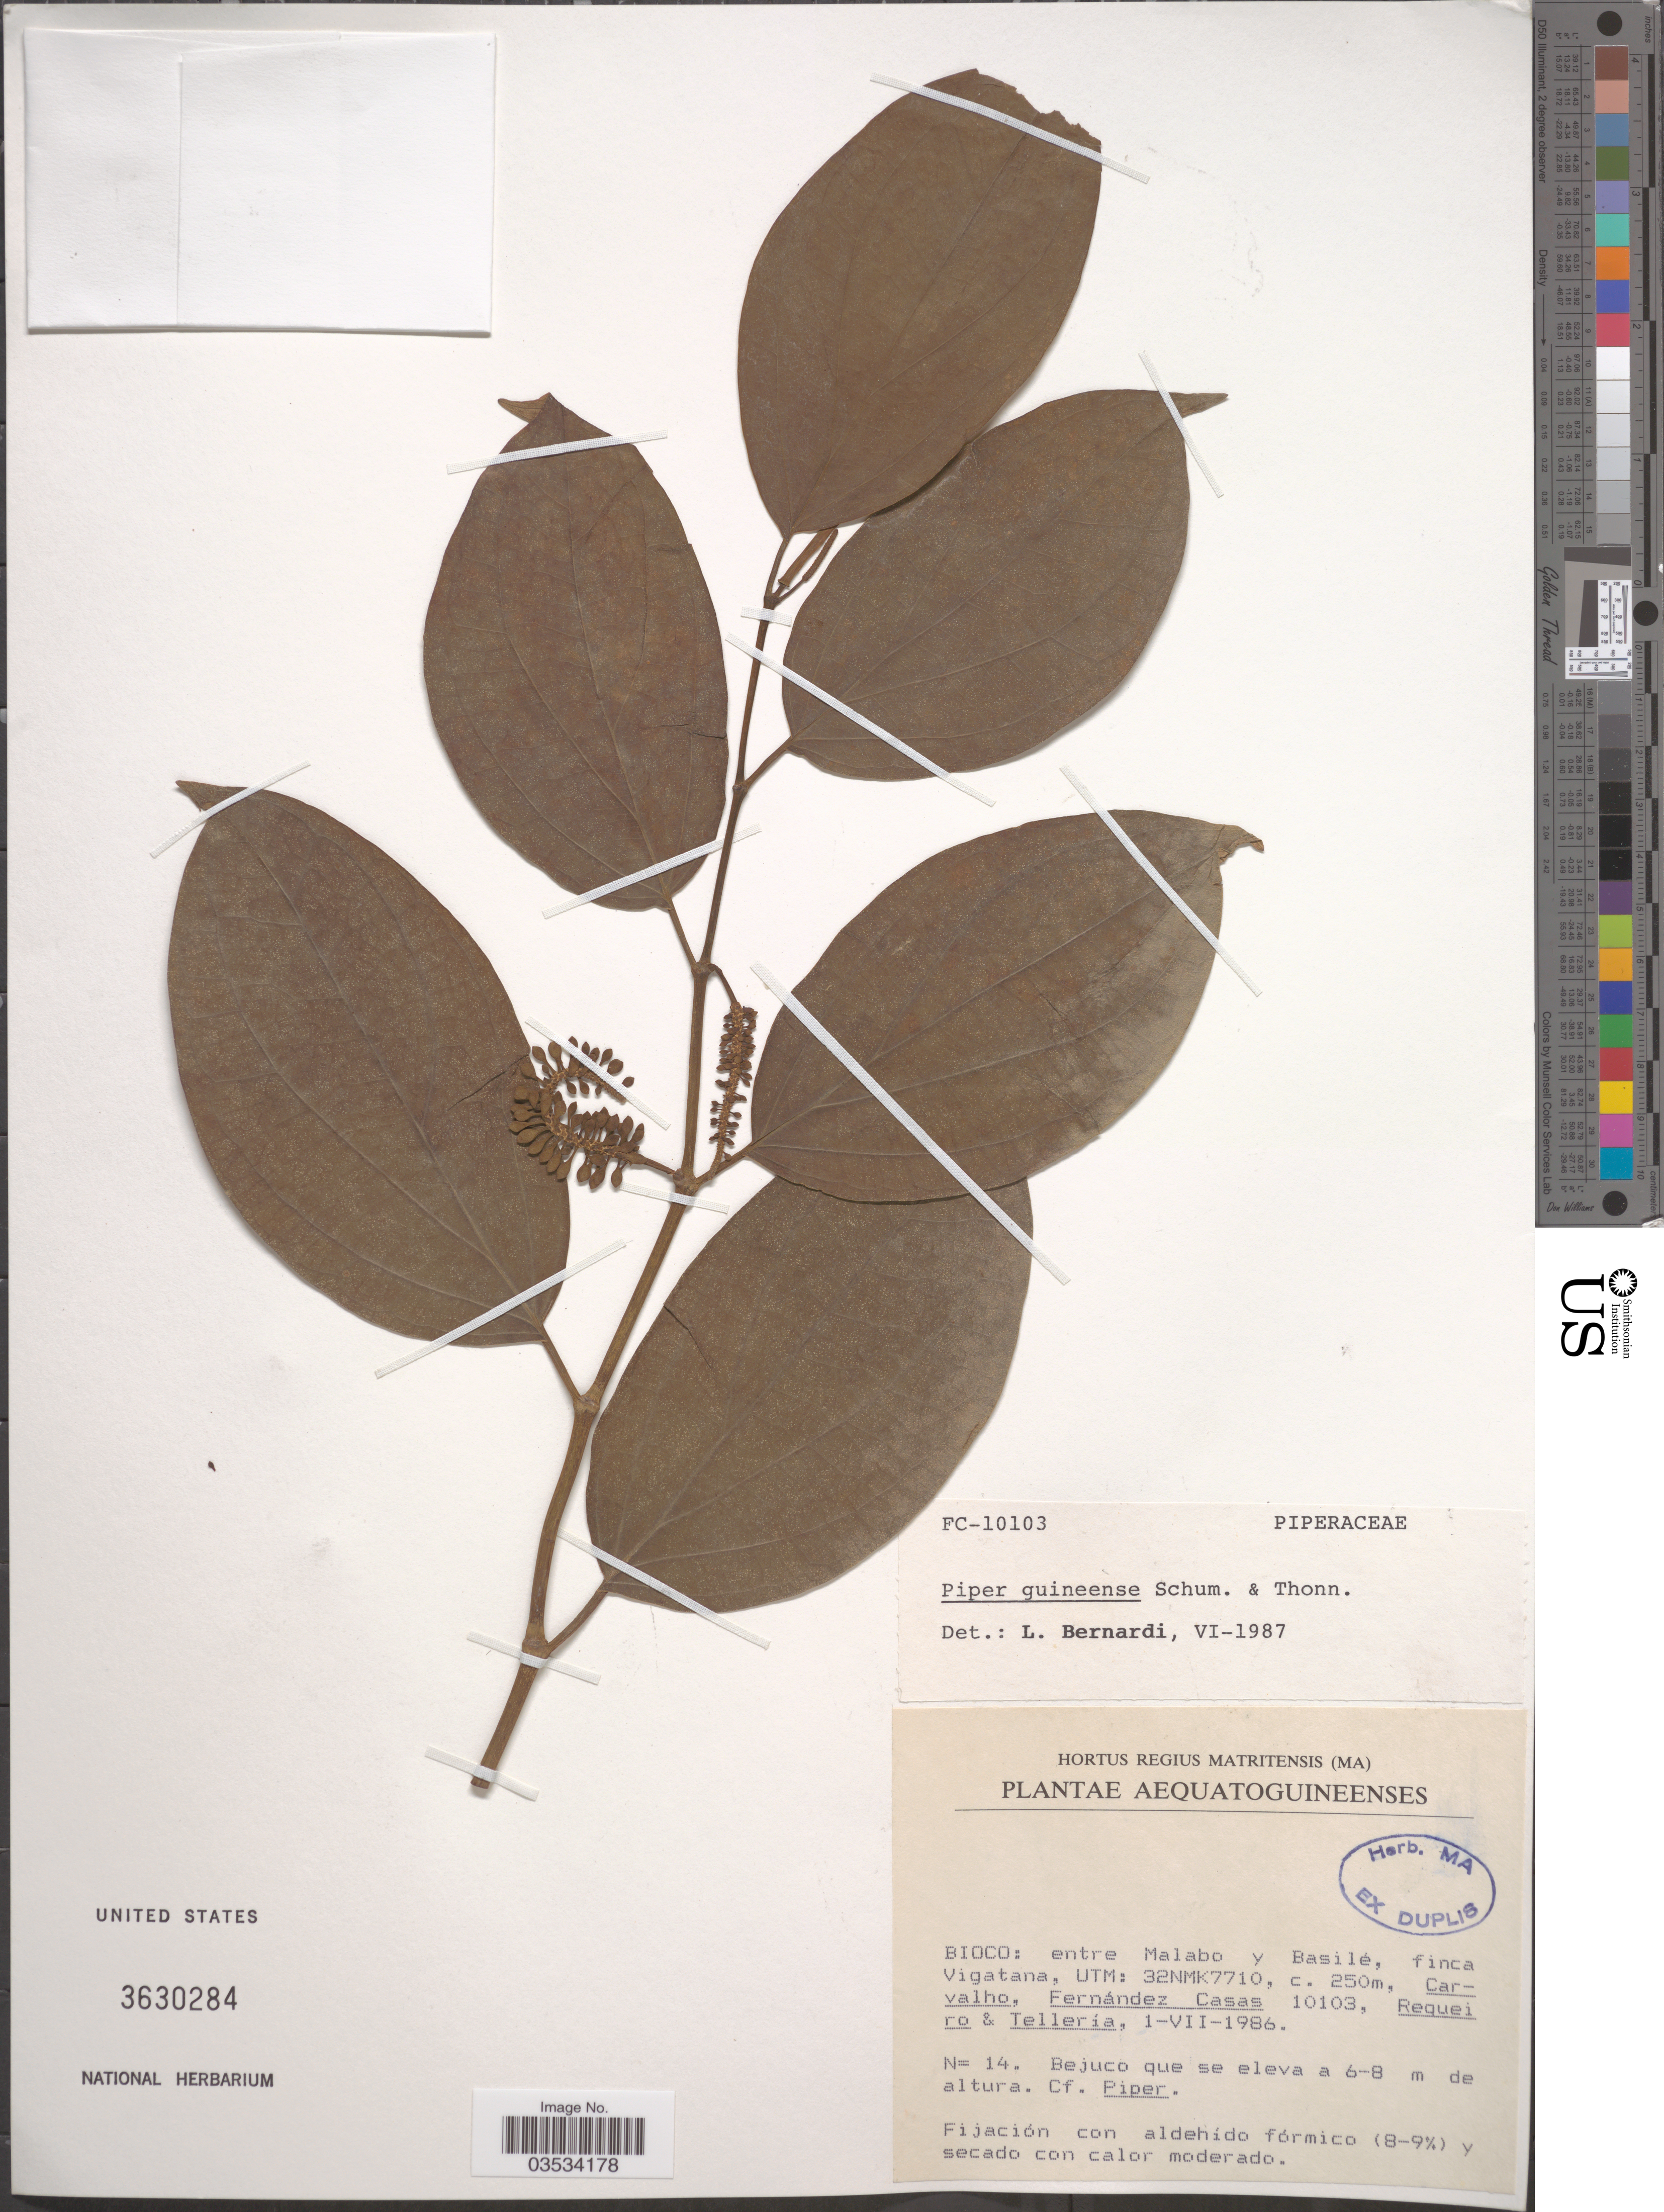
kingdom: Plantae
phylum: Tracheophyta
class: Magnoliopsida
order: Piperales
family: Piperaceae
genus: Piper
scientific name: Piper guineense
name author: Schumach. & Thonn.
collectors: Carvalho, --, F. Casas, Requeiro, -- & -. Telleria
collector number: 10103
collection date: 1986-07-01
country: Equatorial Guinea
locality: Aequatoguineenses. Bioco: entre Malabo y Basilé, finca Vigatana, UTM: 32NMK7710.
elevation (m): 250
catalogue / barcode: US 3630284